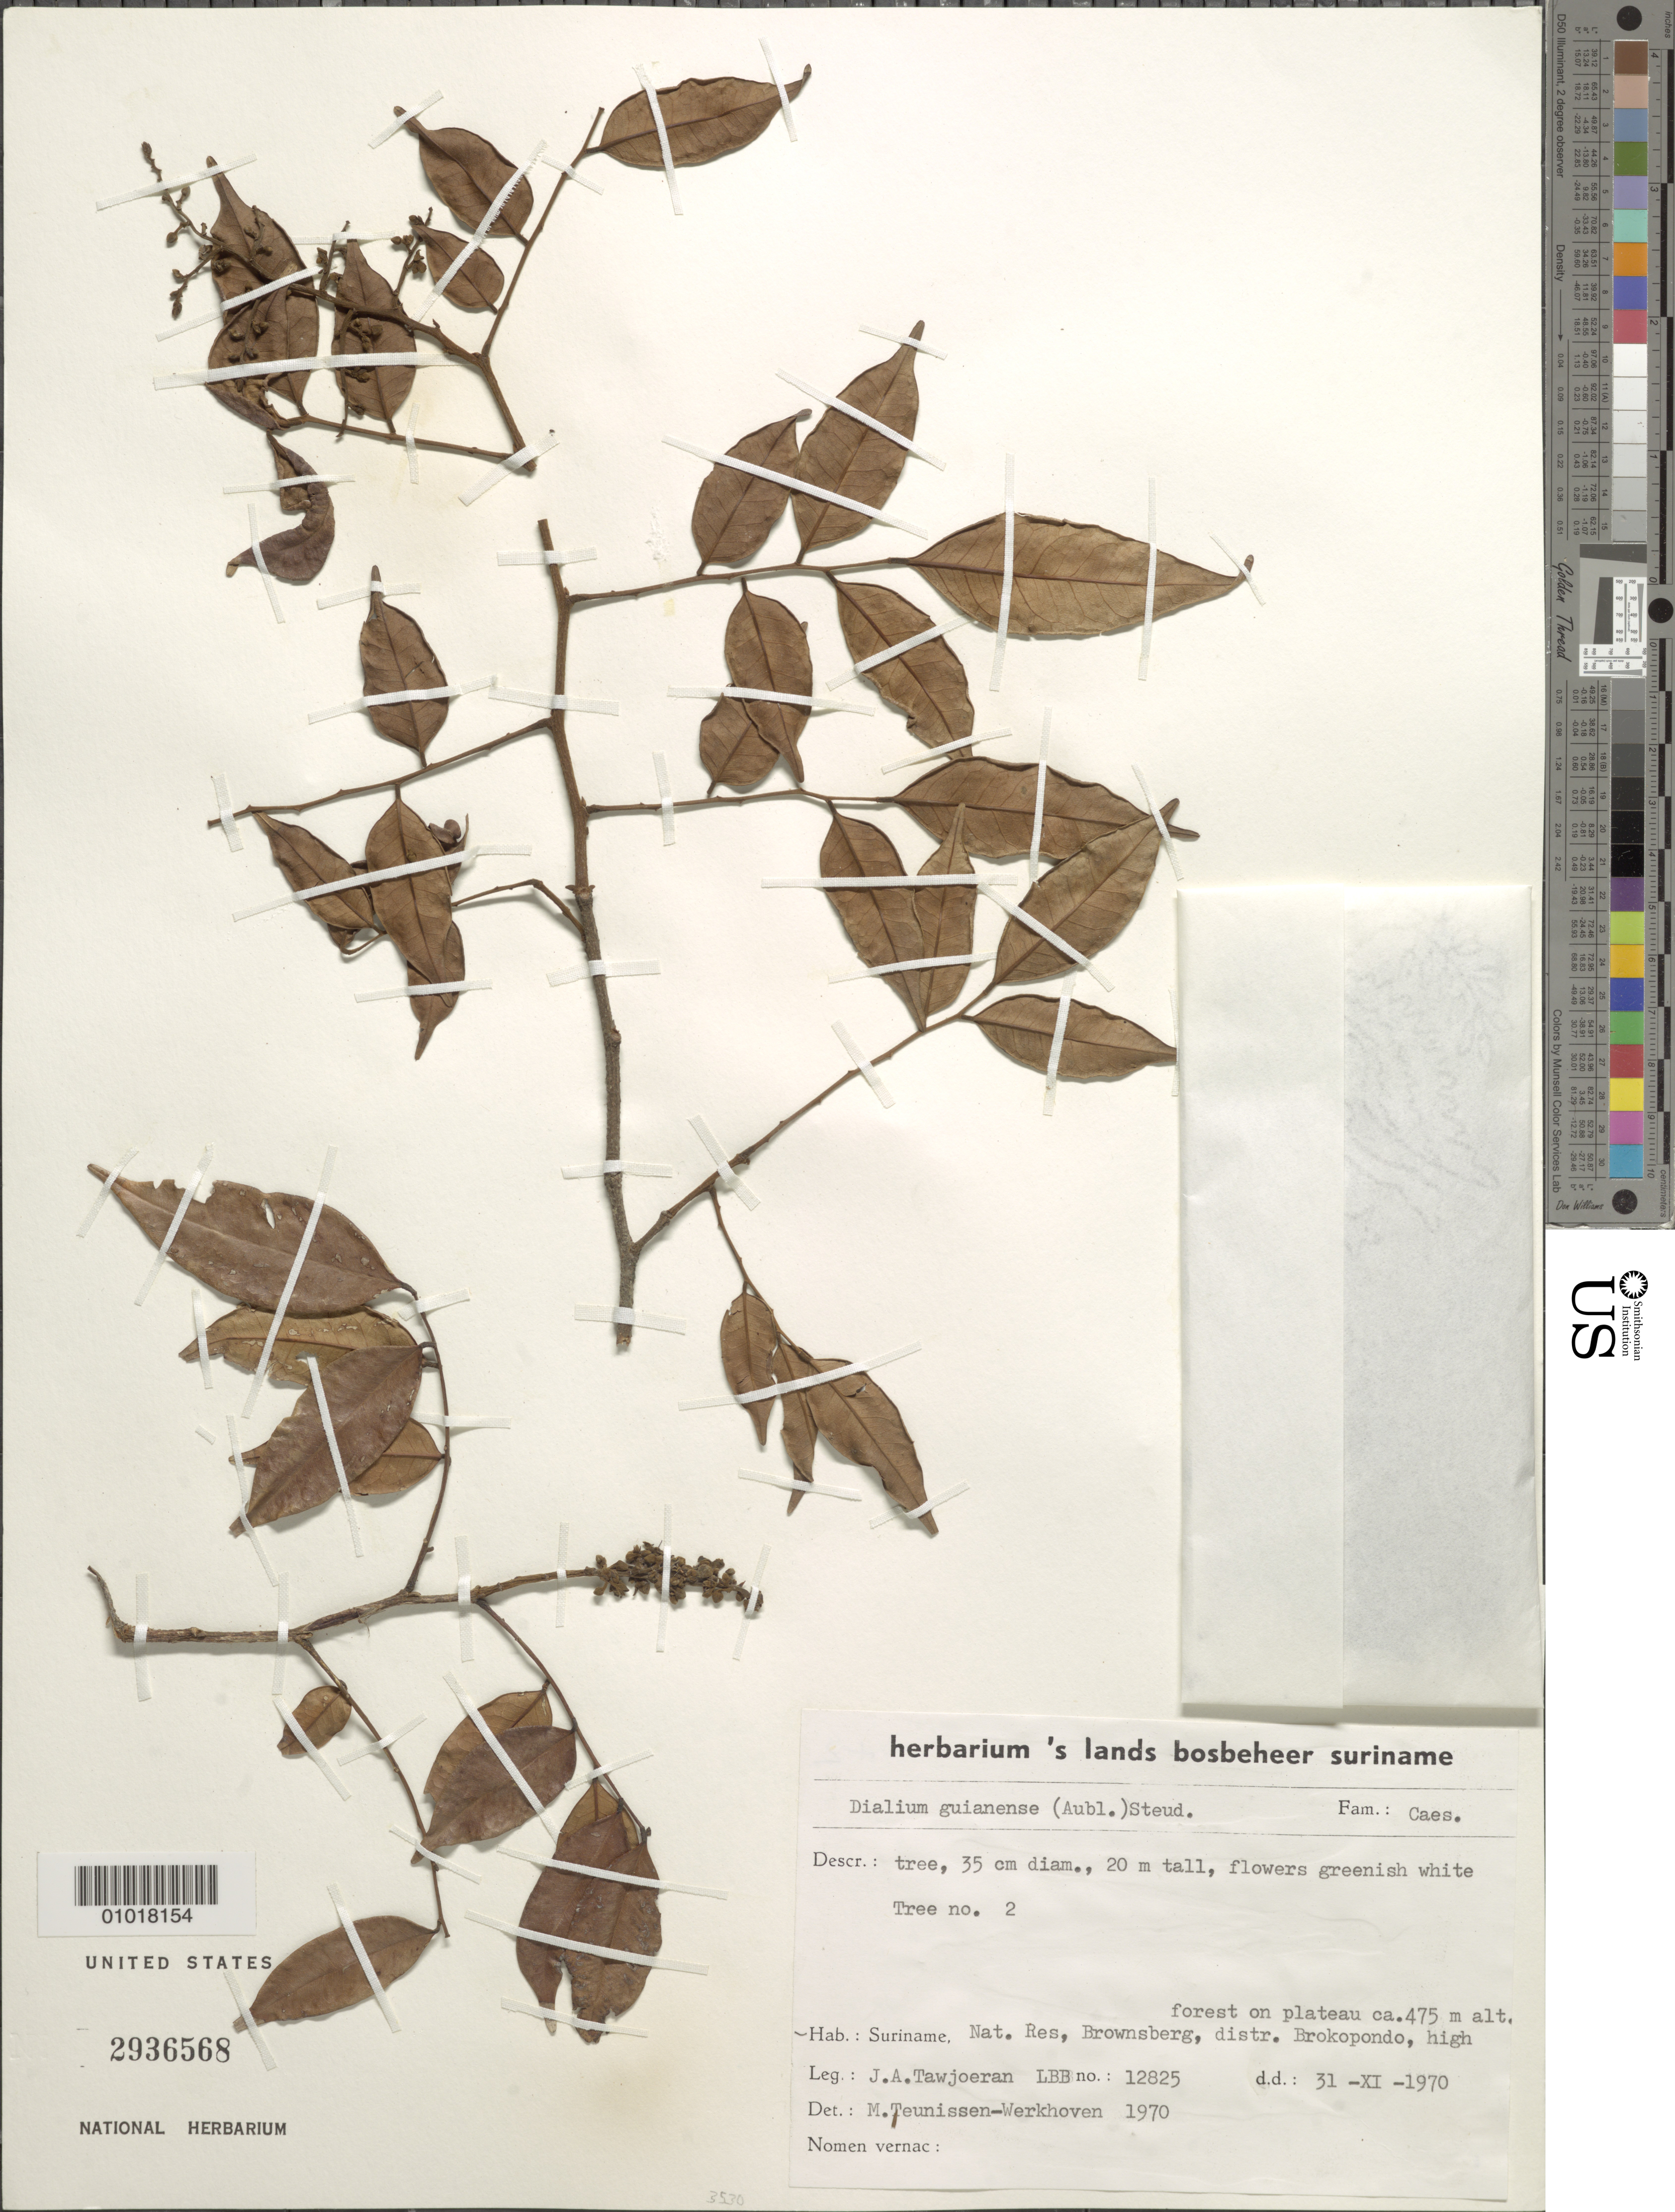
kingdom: Plantae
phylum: Tracheophyta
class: Magnoliopsida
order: Fabales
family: Fabaceae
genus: Dialium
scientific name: Dialium guianense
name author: (Aubl.) Sandwith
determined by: Teunissen-werkhoven, M.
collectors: J. Tawjoeran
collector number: LBB 12825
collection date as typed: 31 November 1970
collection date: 1970-11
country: Suriname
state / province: Brokopondo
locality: Brownsberg Nature Park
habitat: Forest on plateau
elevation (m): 475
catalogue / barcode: US 2936568